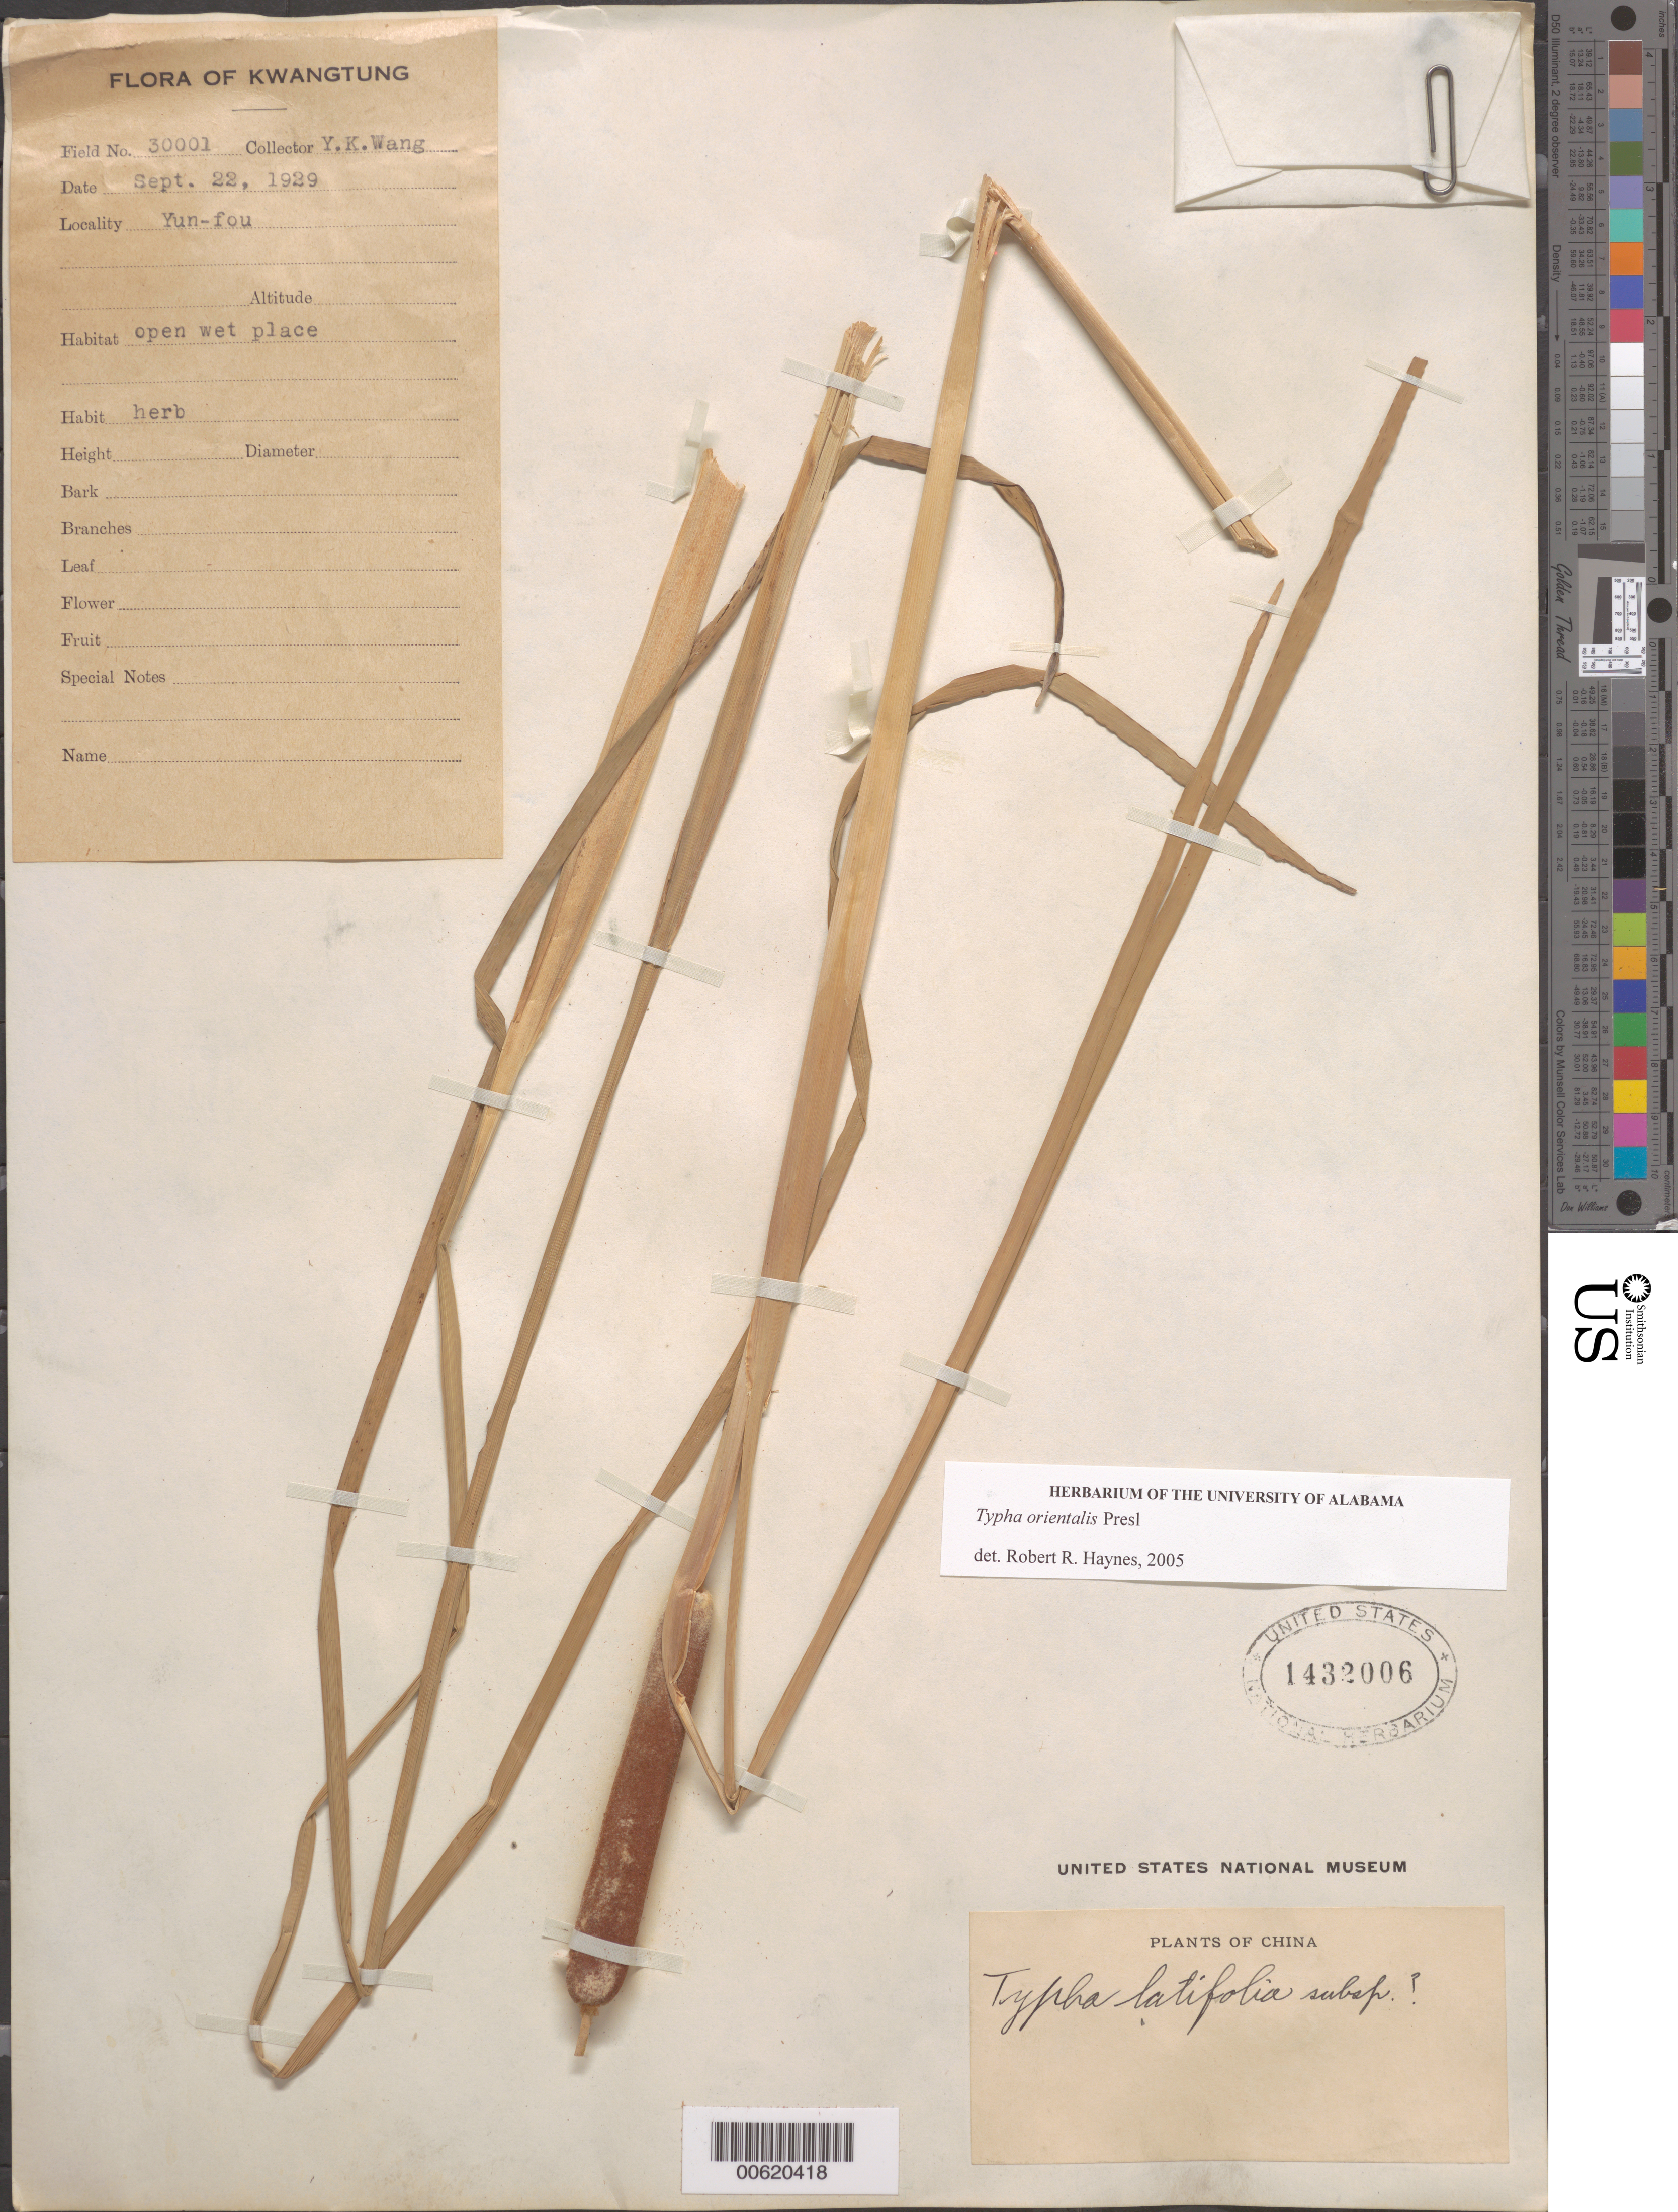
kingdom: Plantae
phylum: Tracheophyta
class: Liliopsida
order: Poales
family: Typhaceae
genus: Typha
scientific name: Typha orientalis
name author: C. Presl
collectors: Y. Wang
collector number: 30001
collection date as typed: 22 Sep 1929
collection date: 1929-09-22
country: China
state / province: Guangdong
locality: Yun-fou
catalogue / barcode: US 1432006